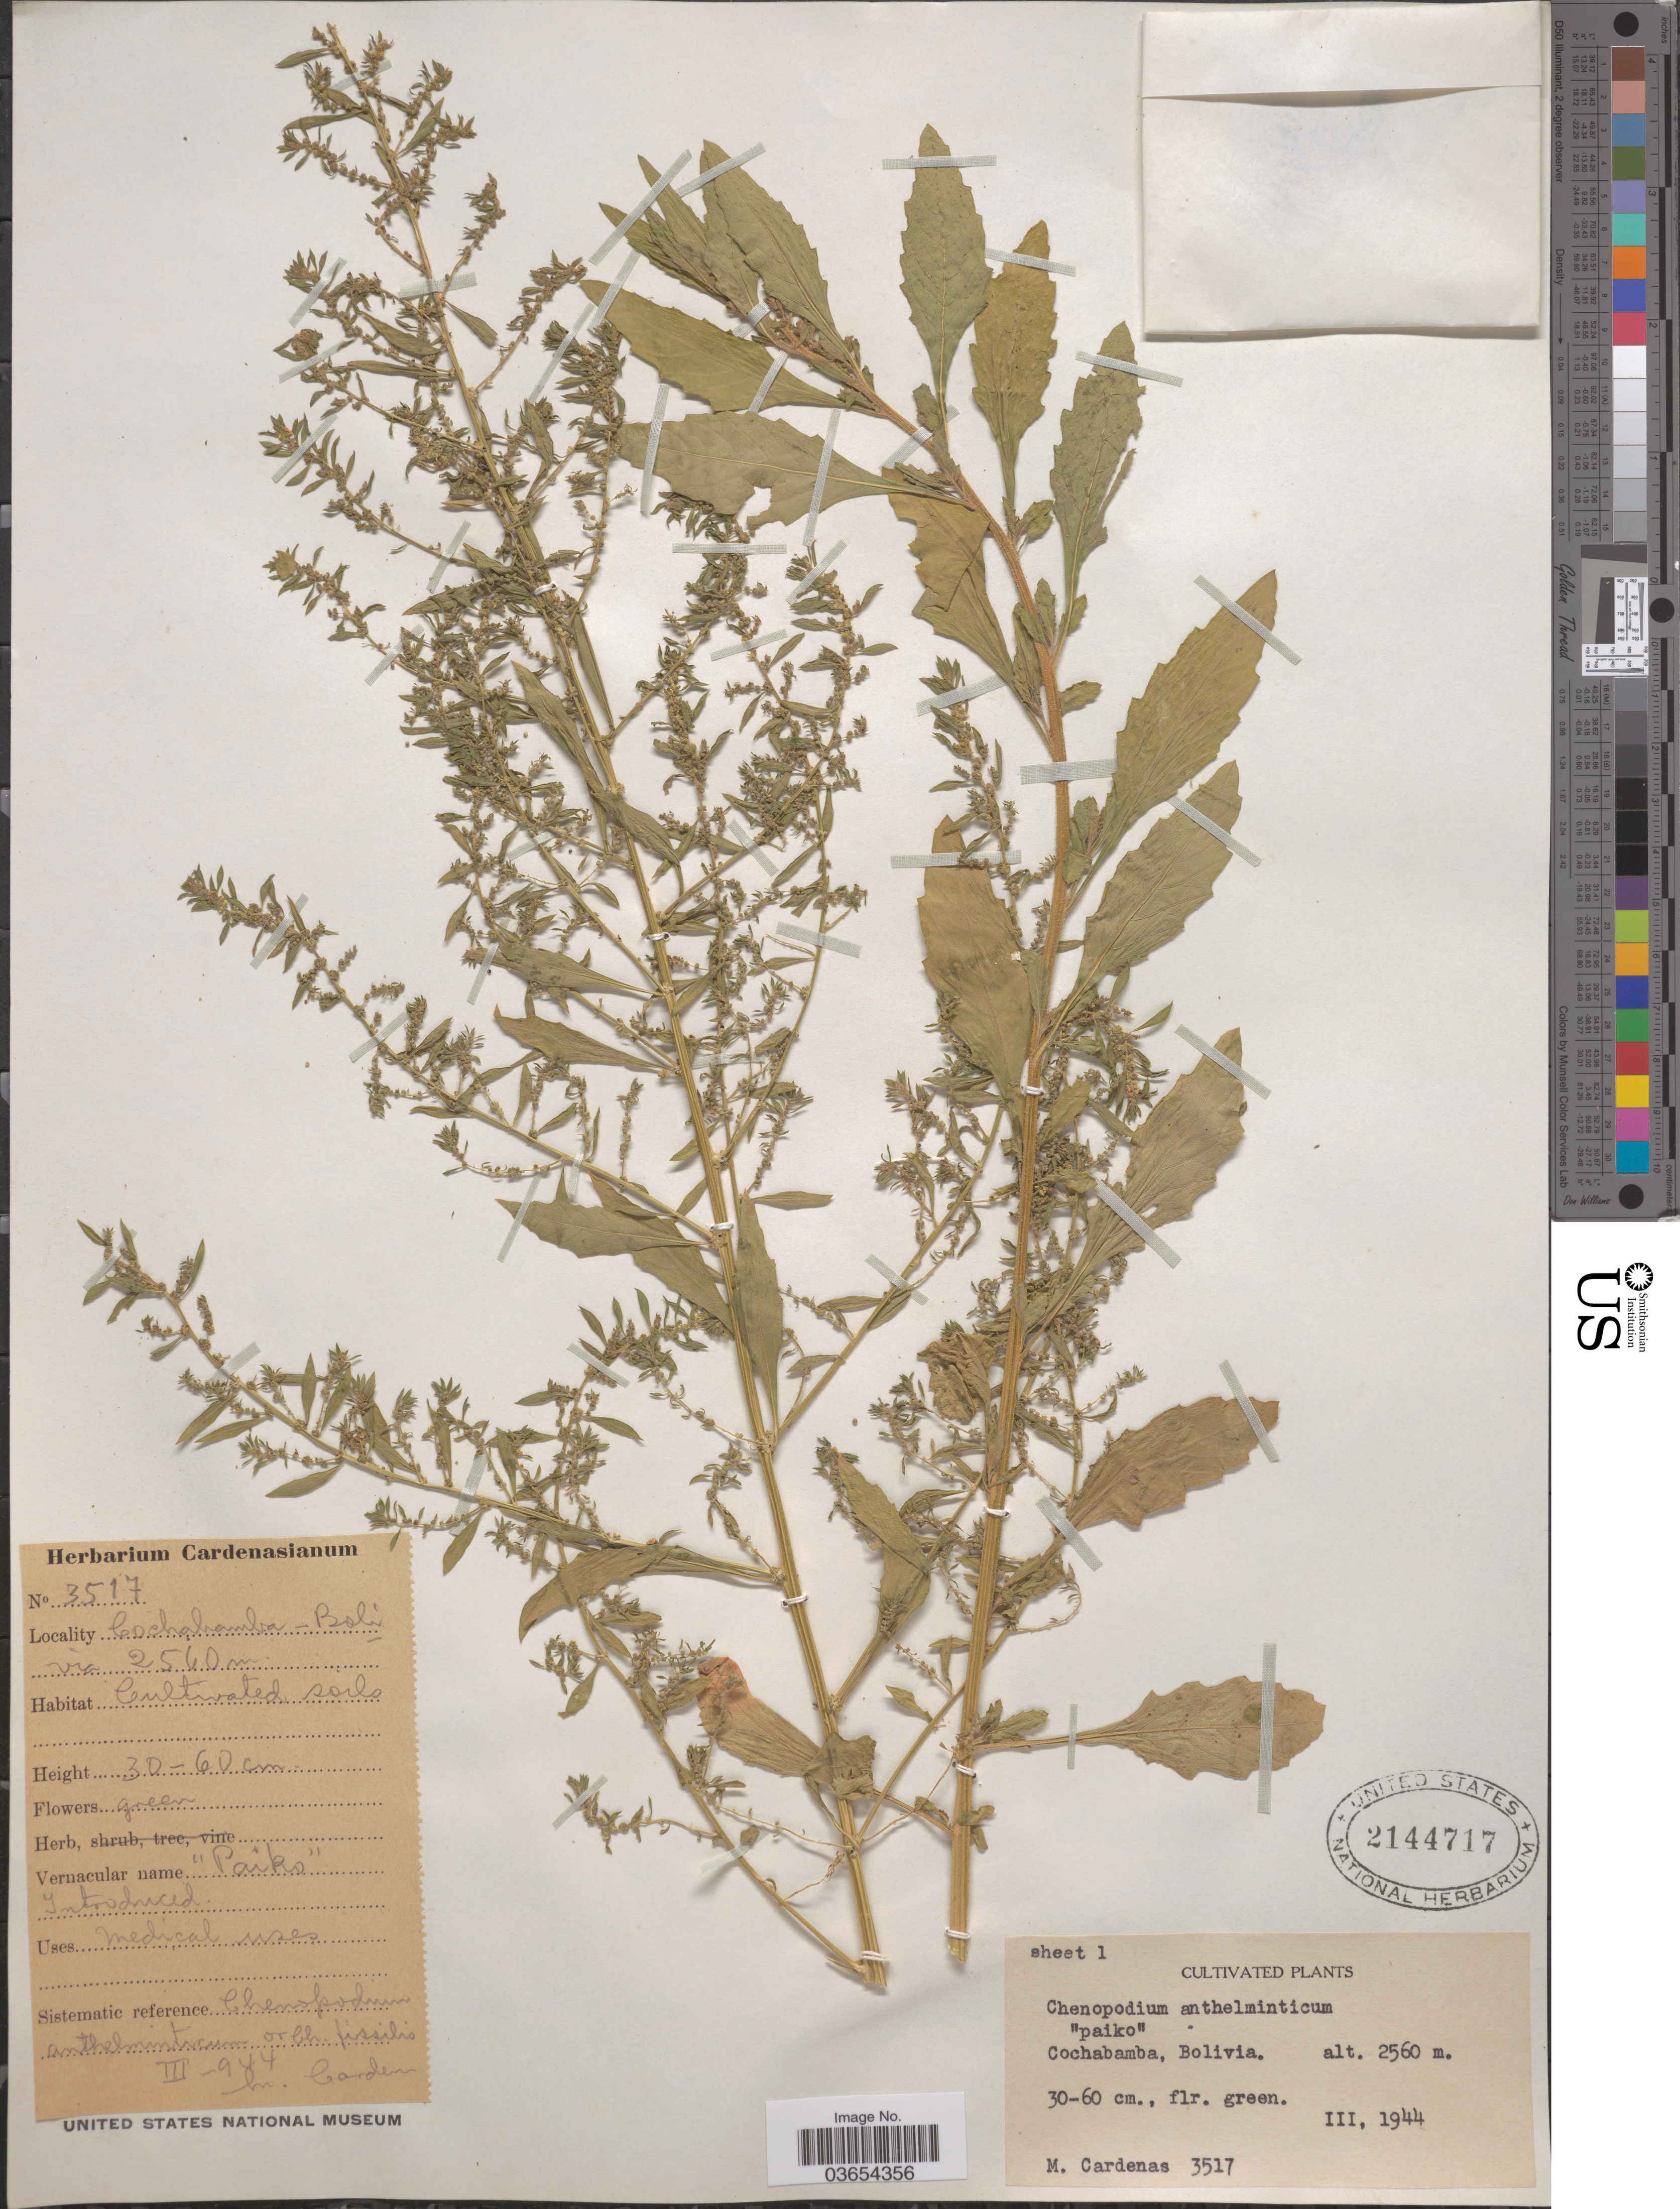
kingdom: Plantae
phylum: Tracheophyta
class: Magnoliopsida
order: Caryophyllales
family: Amaranthaceae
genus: Chenopodium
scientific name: Chenopodium ambrosioides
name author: L.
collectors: M. Cárdenas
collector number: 3517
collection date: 1944-03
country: Bolivia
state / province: Cochabamba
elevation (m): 2560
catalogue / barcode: US 2144717